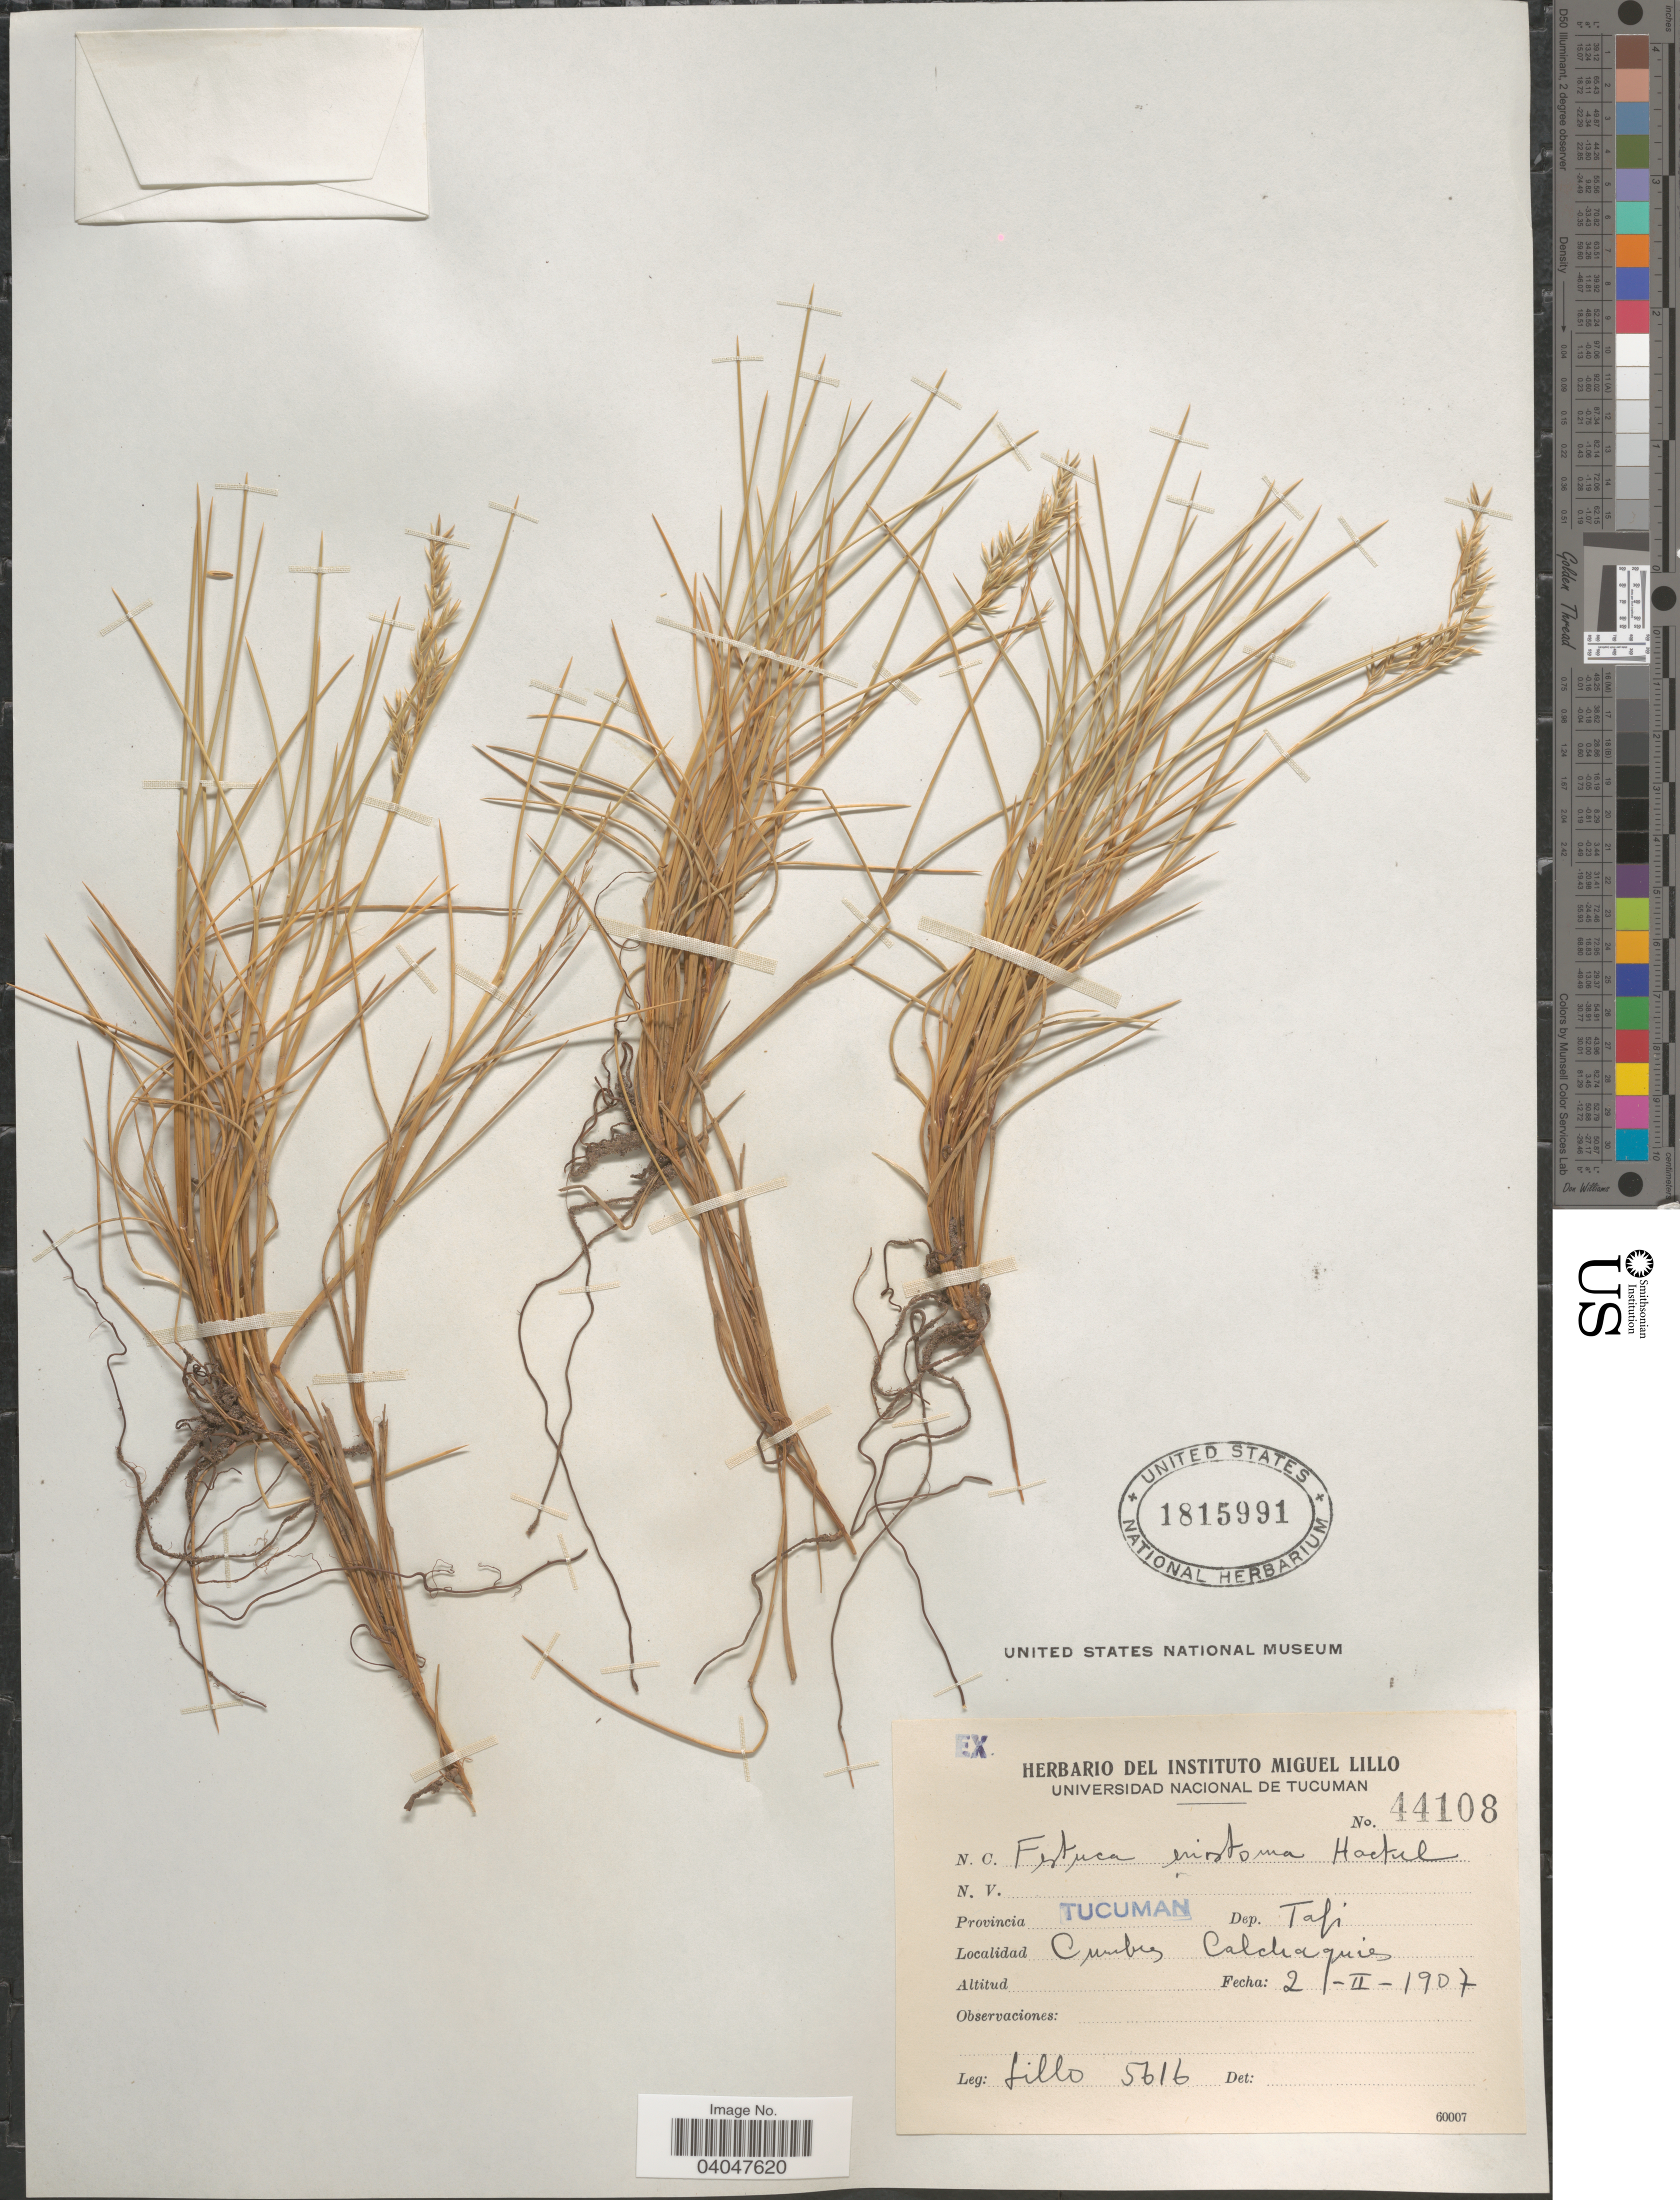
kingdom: Plantae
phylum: Tracheophyta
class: Liliopsida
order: Poales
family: Poaceae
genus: Festuca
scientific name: Festuca eriostoma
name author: Hack.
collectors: M. Lillo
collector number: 5616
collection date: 1907-02-02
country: Argentina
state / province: Tucuman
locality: Cumbres Calchaquis.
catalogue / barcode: US 1815991